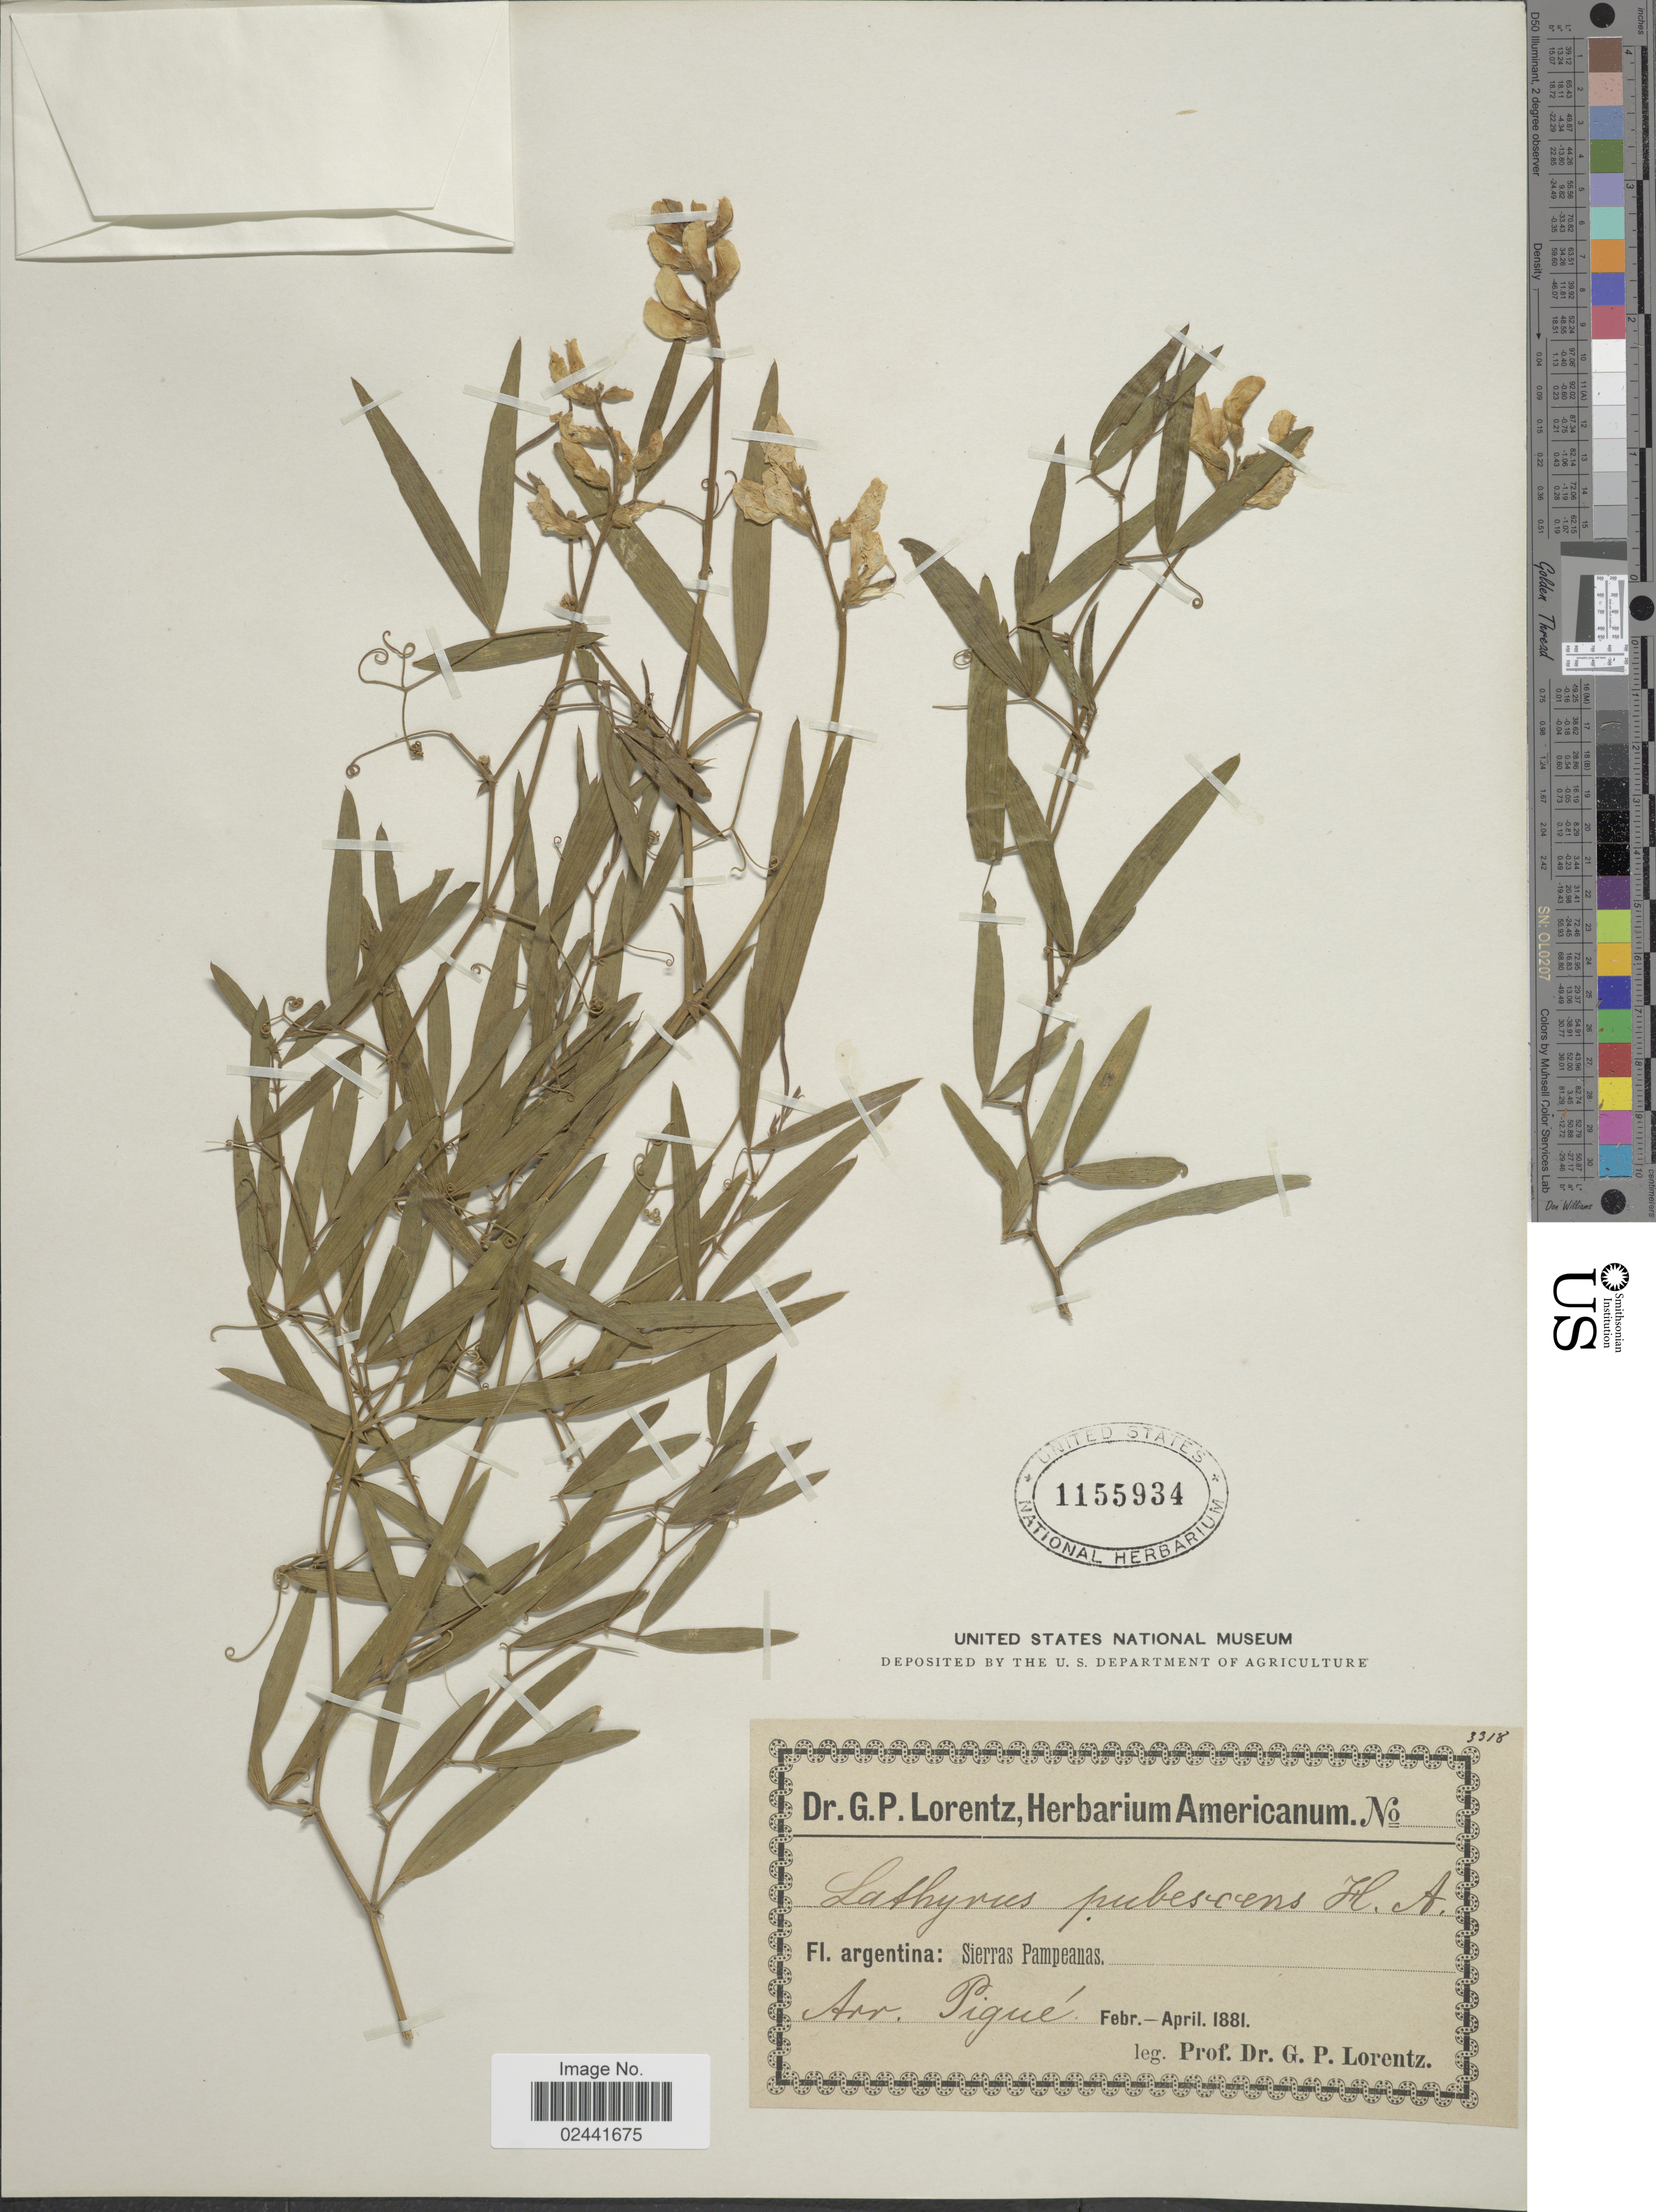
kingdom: Plantae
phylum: Tracheophyta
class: Magnoliopsida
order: Fabales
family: Fabaceae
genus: Lathyrus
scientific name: Lathyrus pubescens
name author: Hook. & Arn.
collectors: G. Lorentz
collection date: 1881-02/1881-04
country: Argentina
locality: Sierras Pampeanas, Arr Pigué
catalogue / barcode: US 1155934